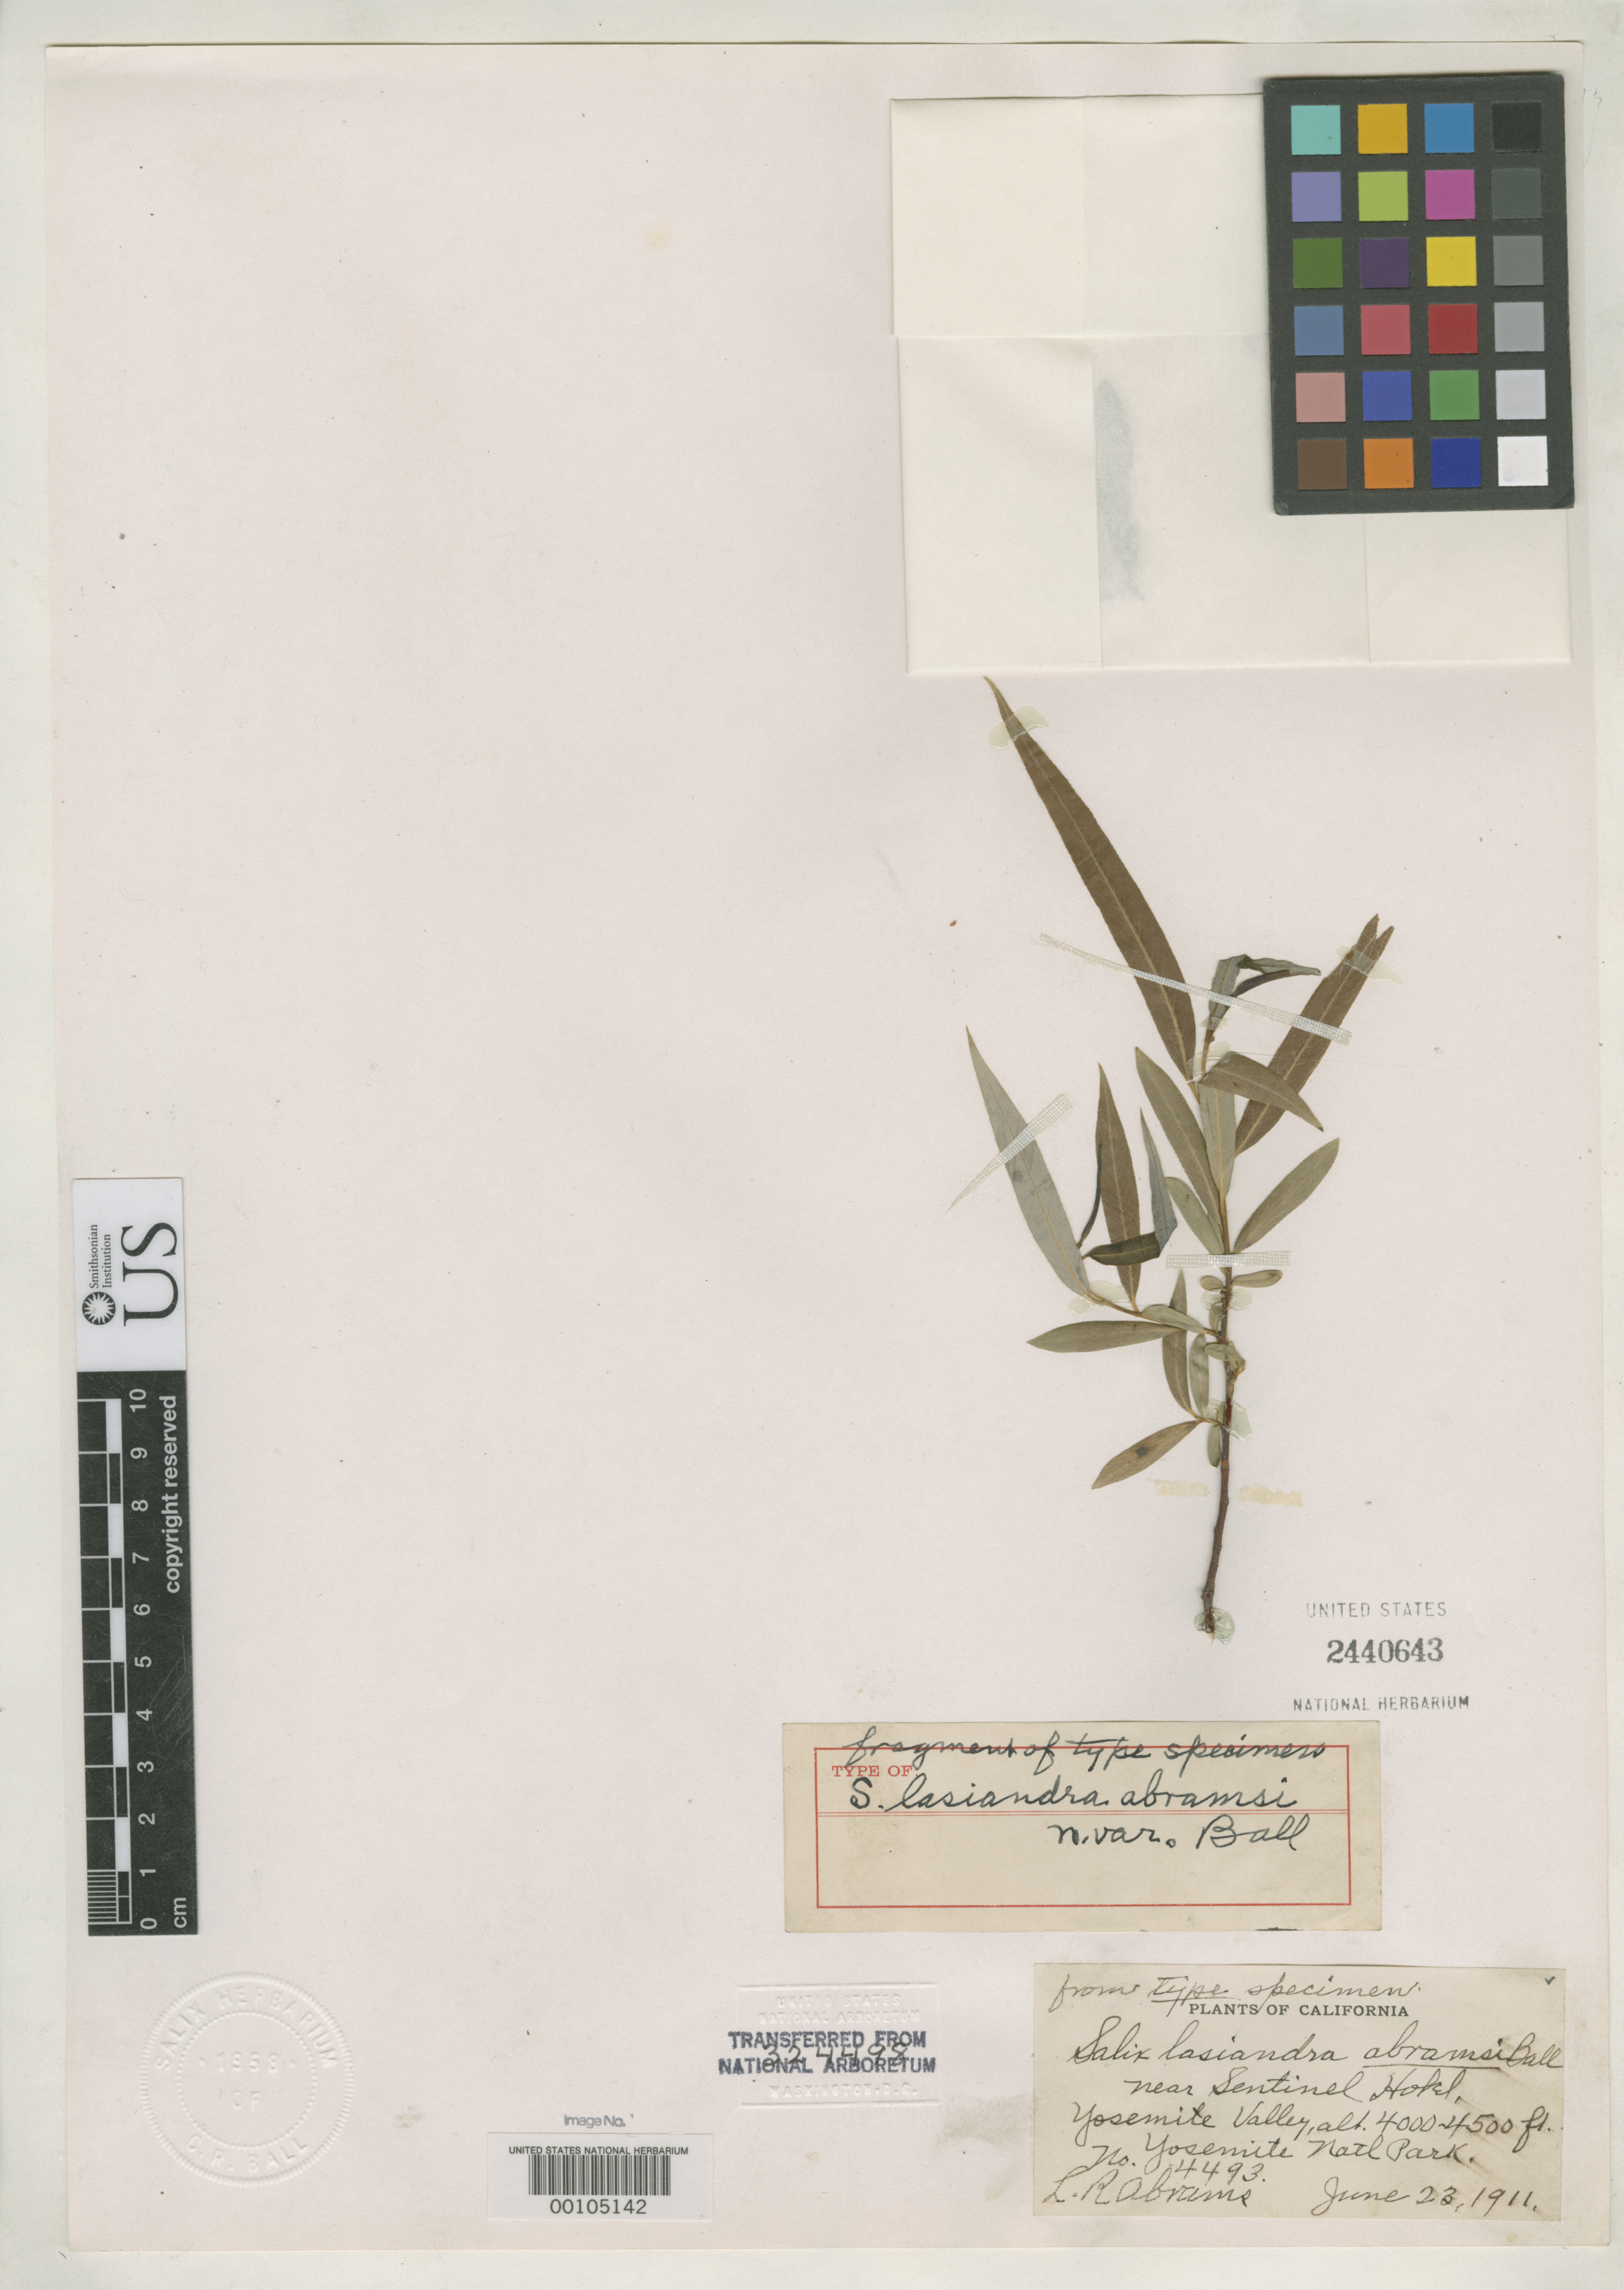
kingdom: Plantae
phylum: Tracheophyta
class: Magnoliopsida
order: Malpighiales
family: Salicaceae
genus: Salix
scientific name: Salix lasiandra var. abramsi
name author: C.R. Ball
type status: Isotype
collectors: L. Abrams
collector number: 4493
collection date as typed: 23 Jun 1911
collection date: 1911-06-23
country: United States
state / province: California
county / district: Mariposa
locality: Near Sentinel hokl. (?), Yosemite Valley, Yosemite Natl. Park.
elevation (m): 4493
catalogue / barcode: US 2440643